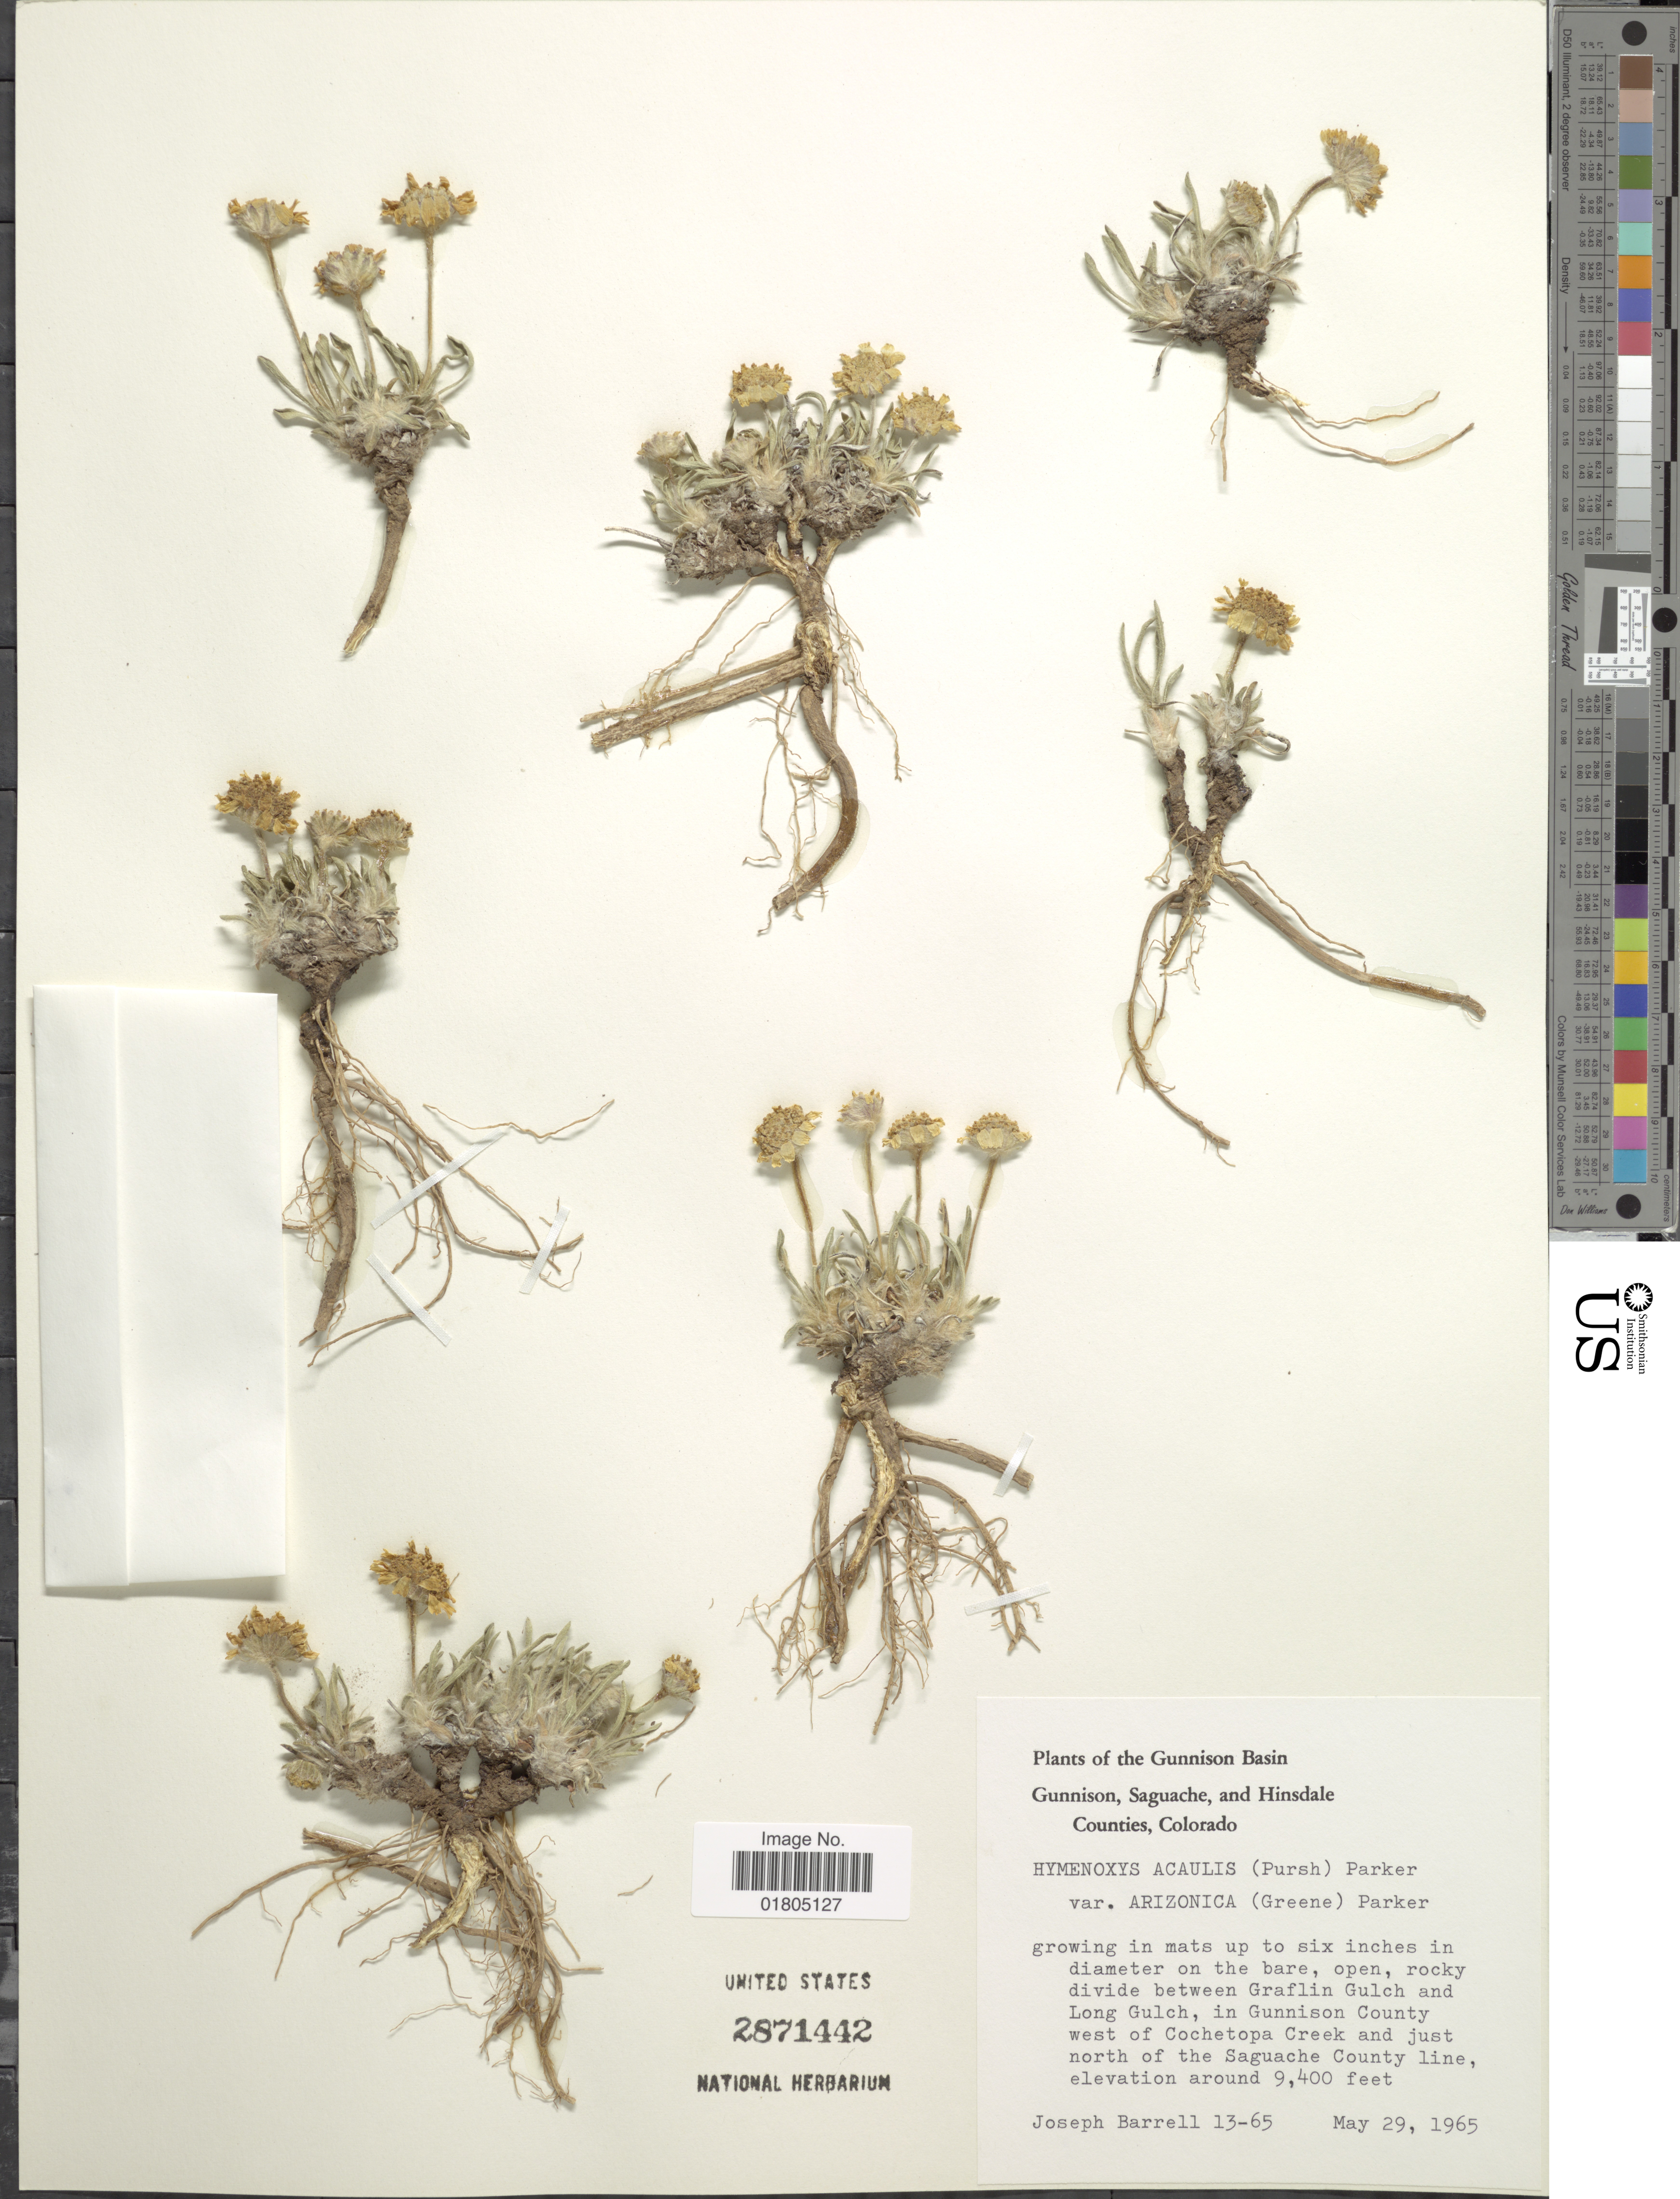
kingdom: Plantae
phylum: Tracheophyta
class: Magnoliopsida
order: Asterales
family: Asteraceae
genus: Actinea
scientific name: Actinea acaulis var. arizonica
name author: (Greene) S.F. Blake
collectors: J. Barrell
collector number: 13-65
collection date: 1965-05-29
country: United States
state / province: Colorado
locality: Gunnison Basin, Gunnison, Saguache, and Hinsdale Counties, Colorado, between Graflin Gulch and Long Gukch, in Gunnison County west of Cochetopa Creek and just north of the Saguache County line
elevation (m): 2865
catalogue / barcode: US 2871442